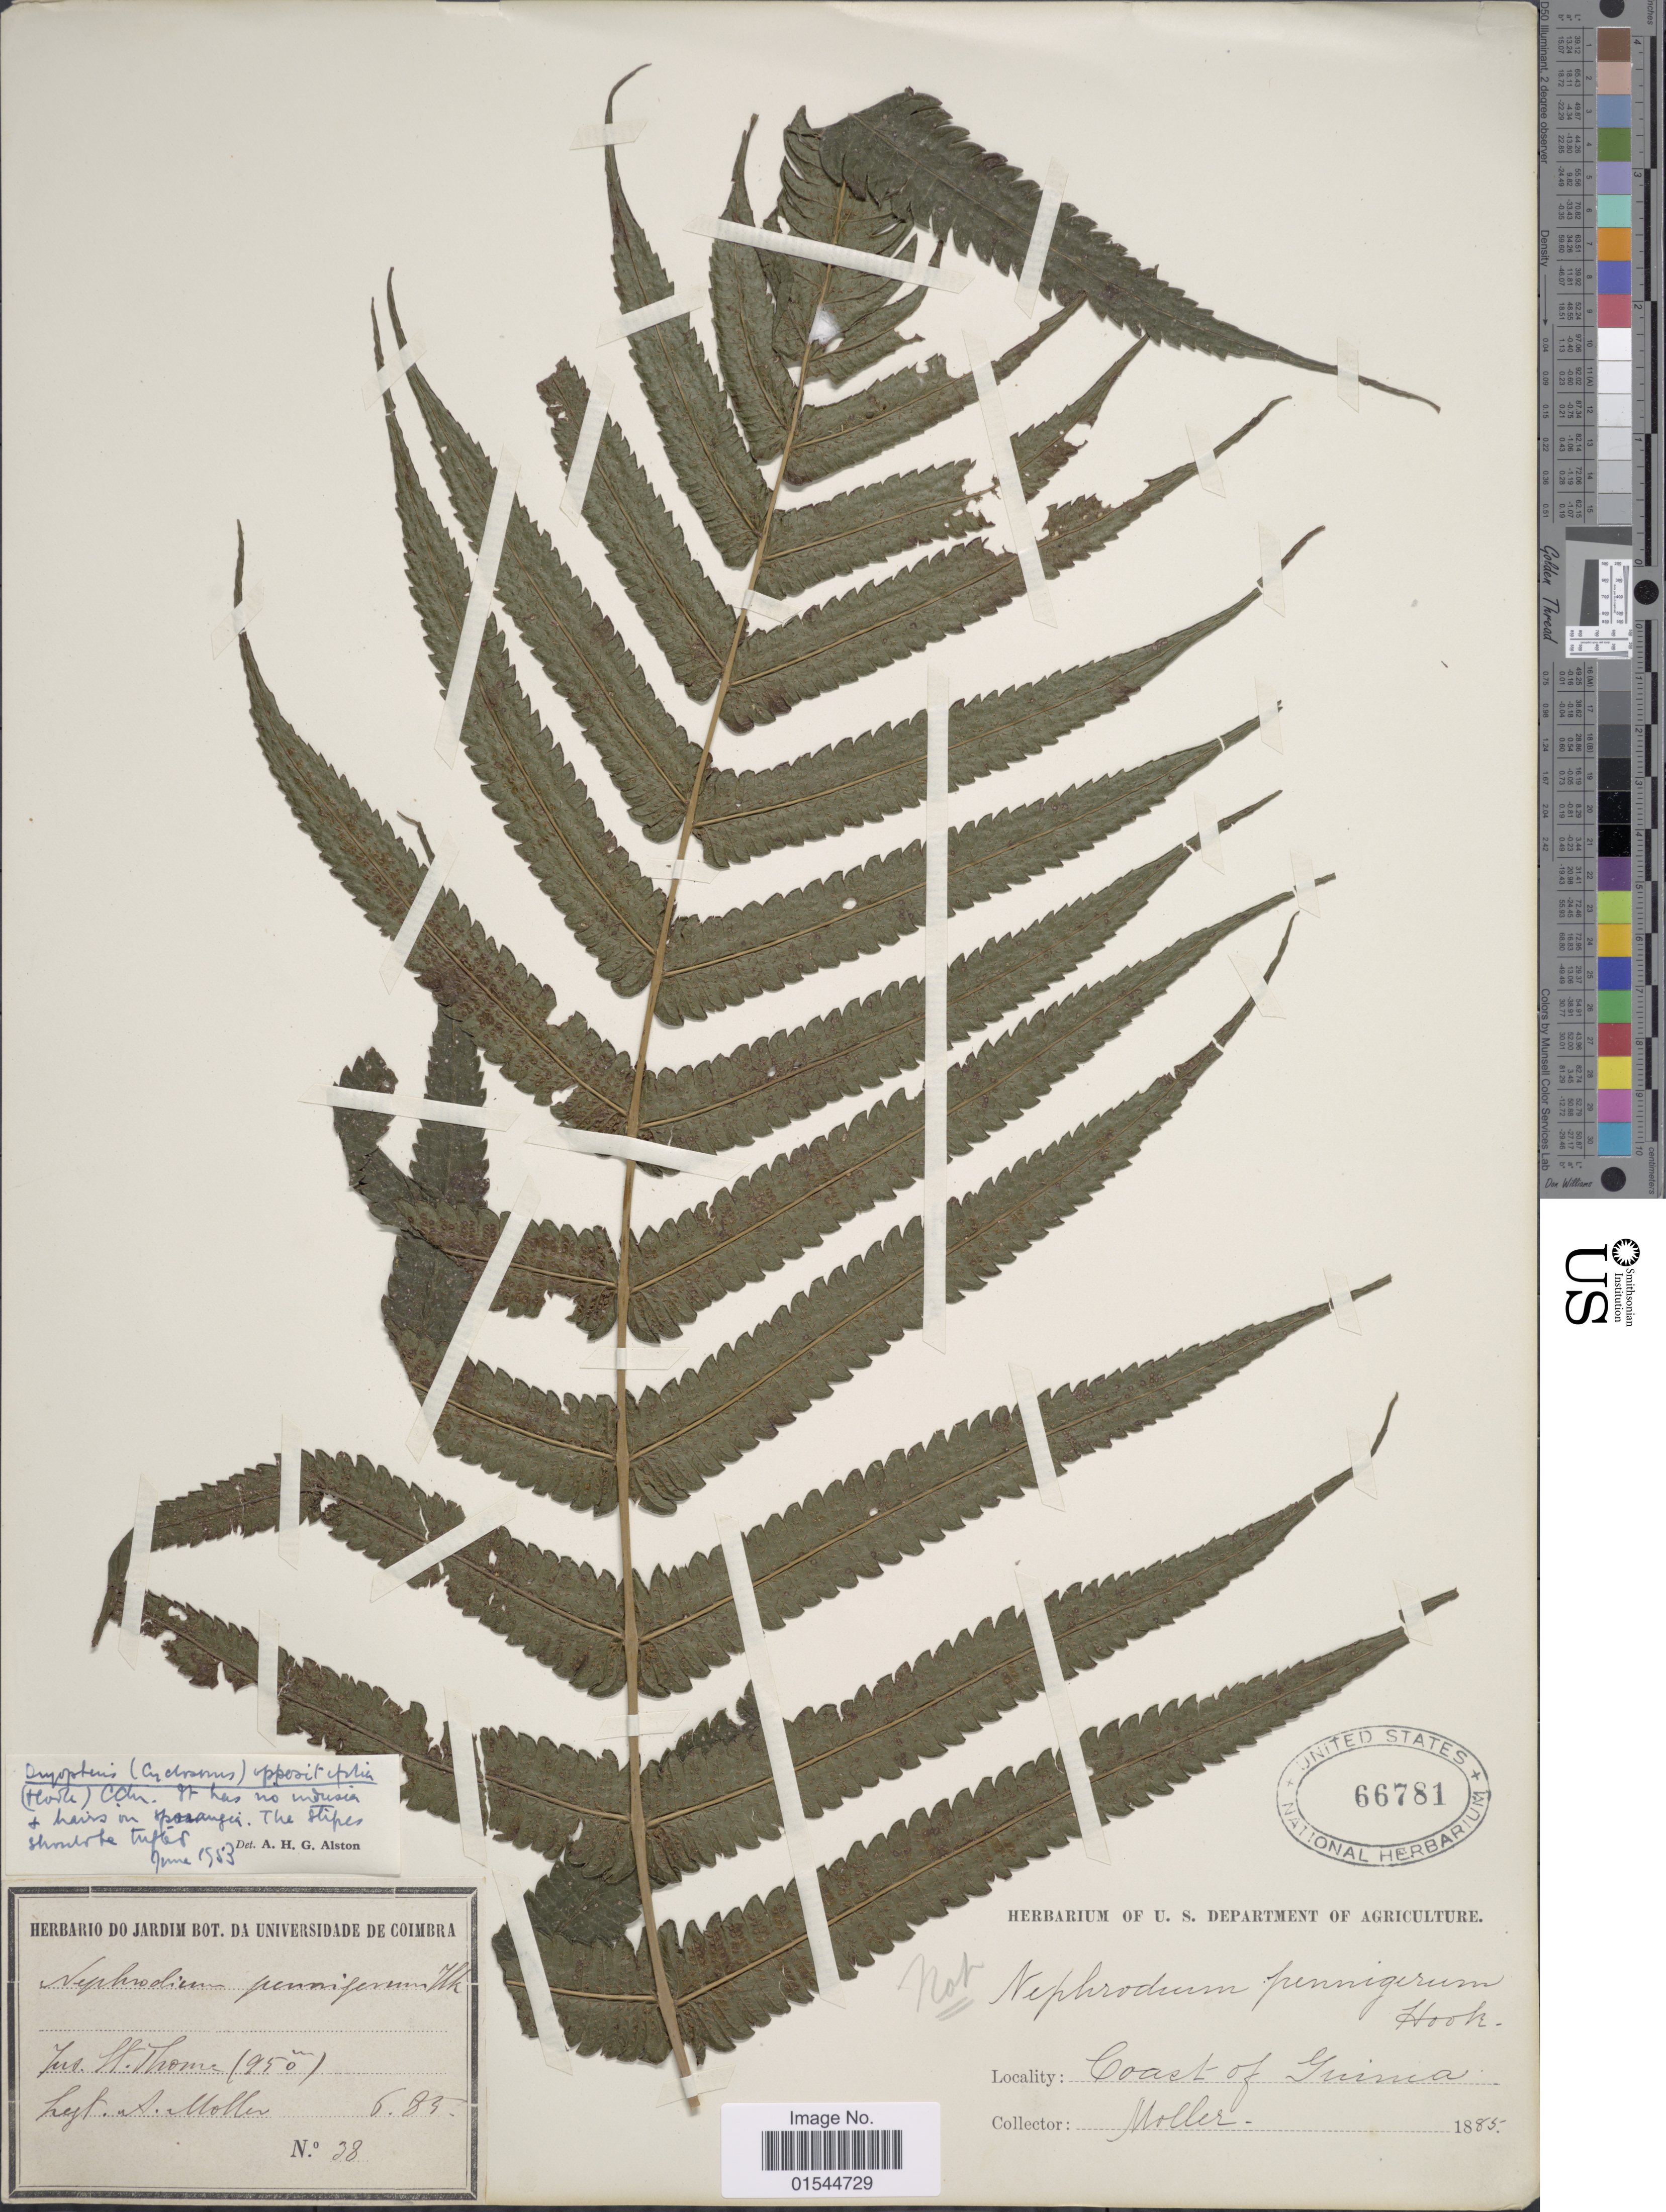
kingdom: Plantae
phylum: Tracheophyta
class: Polypodiopsida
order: Polypodiales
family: Thelypteridaceae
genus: Pneumatopteris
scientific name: Pneumatopteris oppositifolia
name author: (Hook.) Holttum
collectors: A. Mohr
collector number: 38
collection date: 1885-06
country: São Tomé and Principe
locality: Ins. St. Thom., Coast of Guima [interpreted]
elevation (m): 950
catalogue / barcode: US 66781